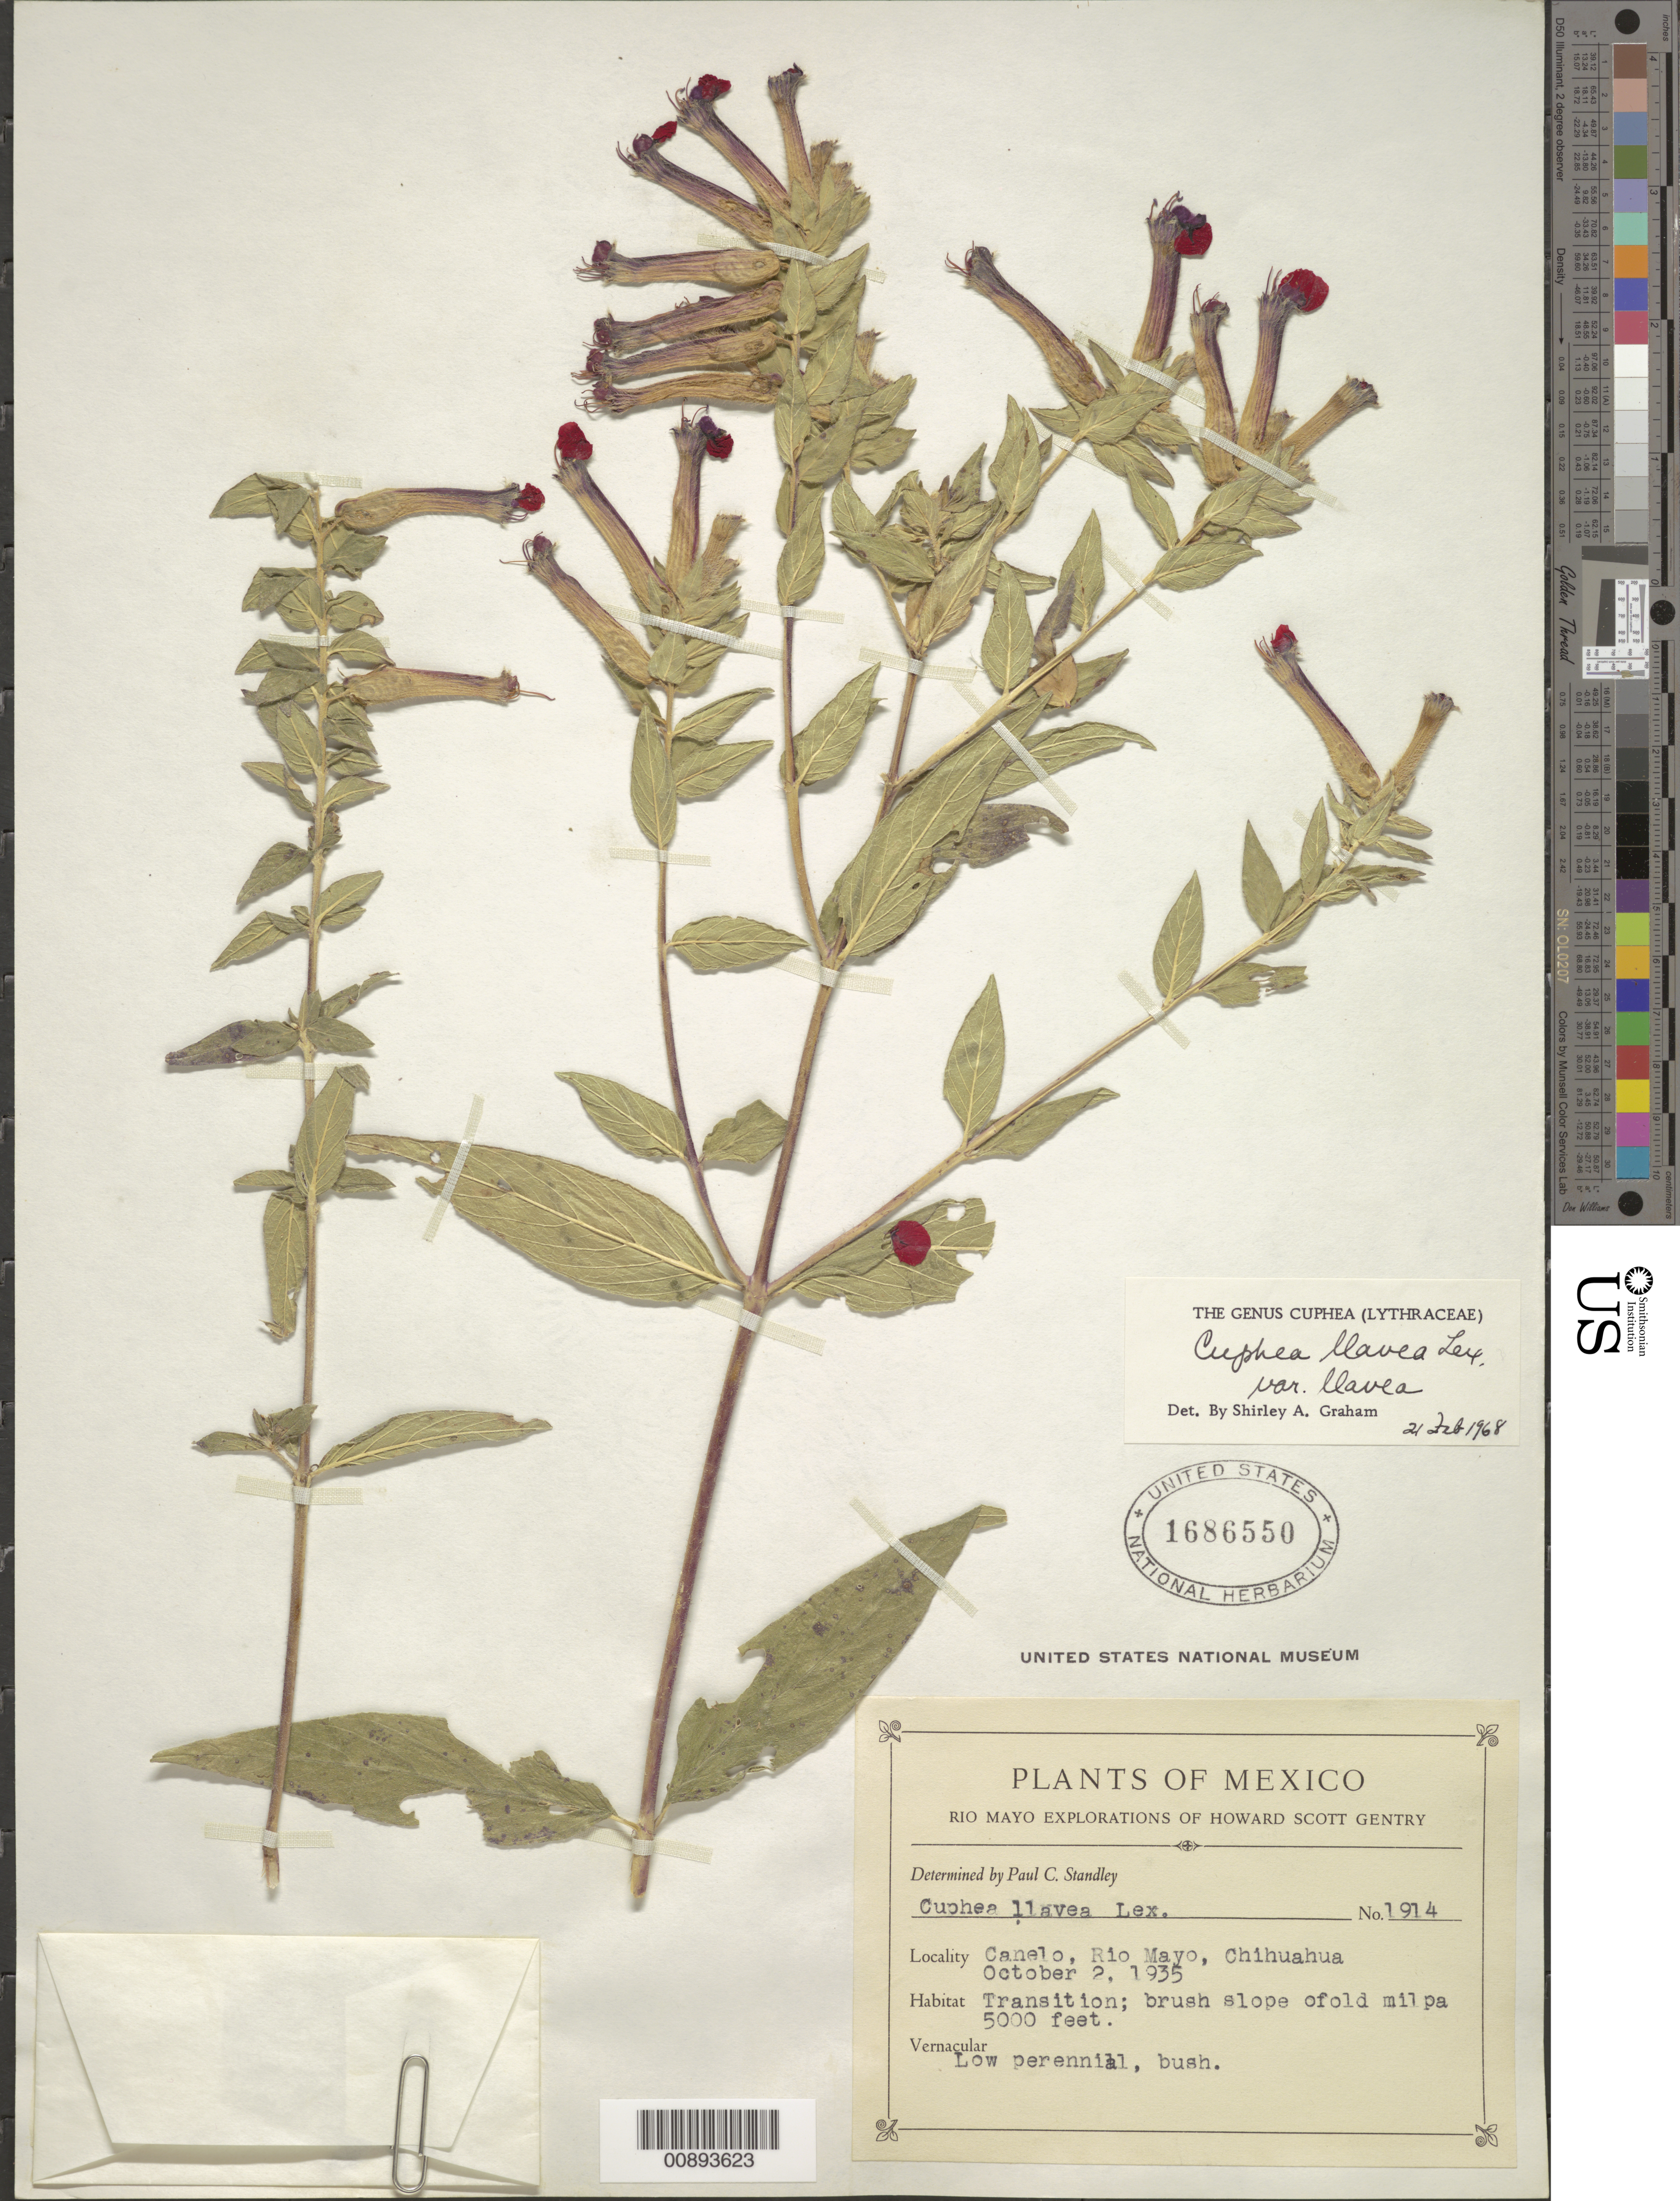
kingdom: Plantae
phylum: Tracheophyta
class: Magnoliopsida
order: Myrtales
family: Lythraceae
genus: Cuphea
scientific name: Cuphea llavea var. llavea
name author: Lex.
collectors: H. S. Gentry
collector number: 1914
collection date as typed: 02 Oct 1935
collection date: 1935-10-02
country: Mexico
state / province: Chihuahua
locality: Canelo, Río Mayo, Chihuahua.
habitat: Transtition; brush slope of old milpa.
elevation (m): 1524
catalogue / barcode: US 1686550